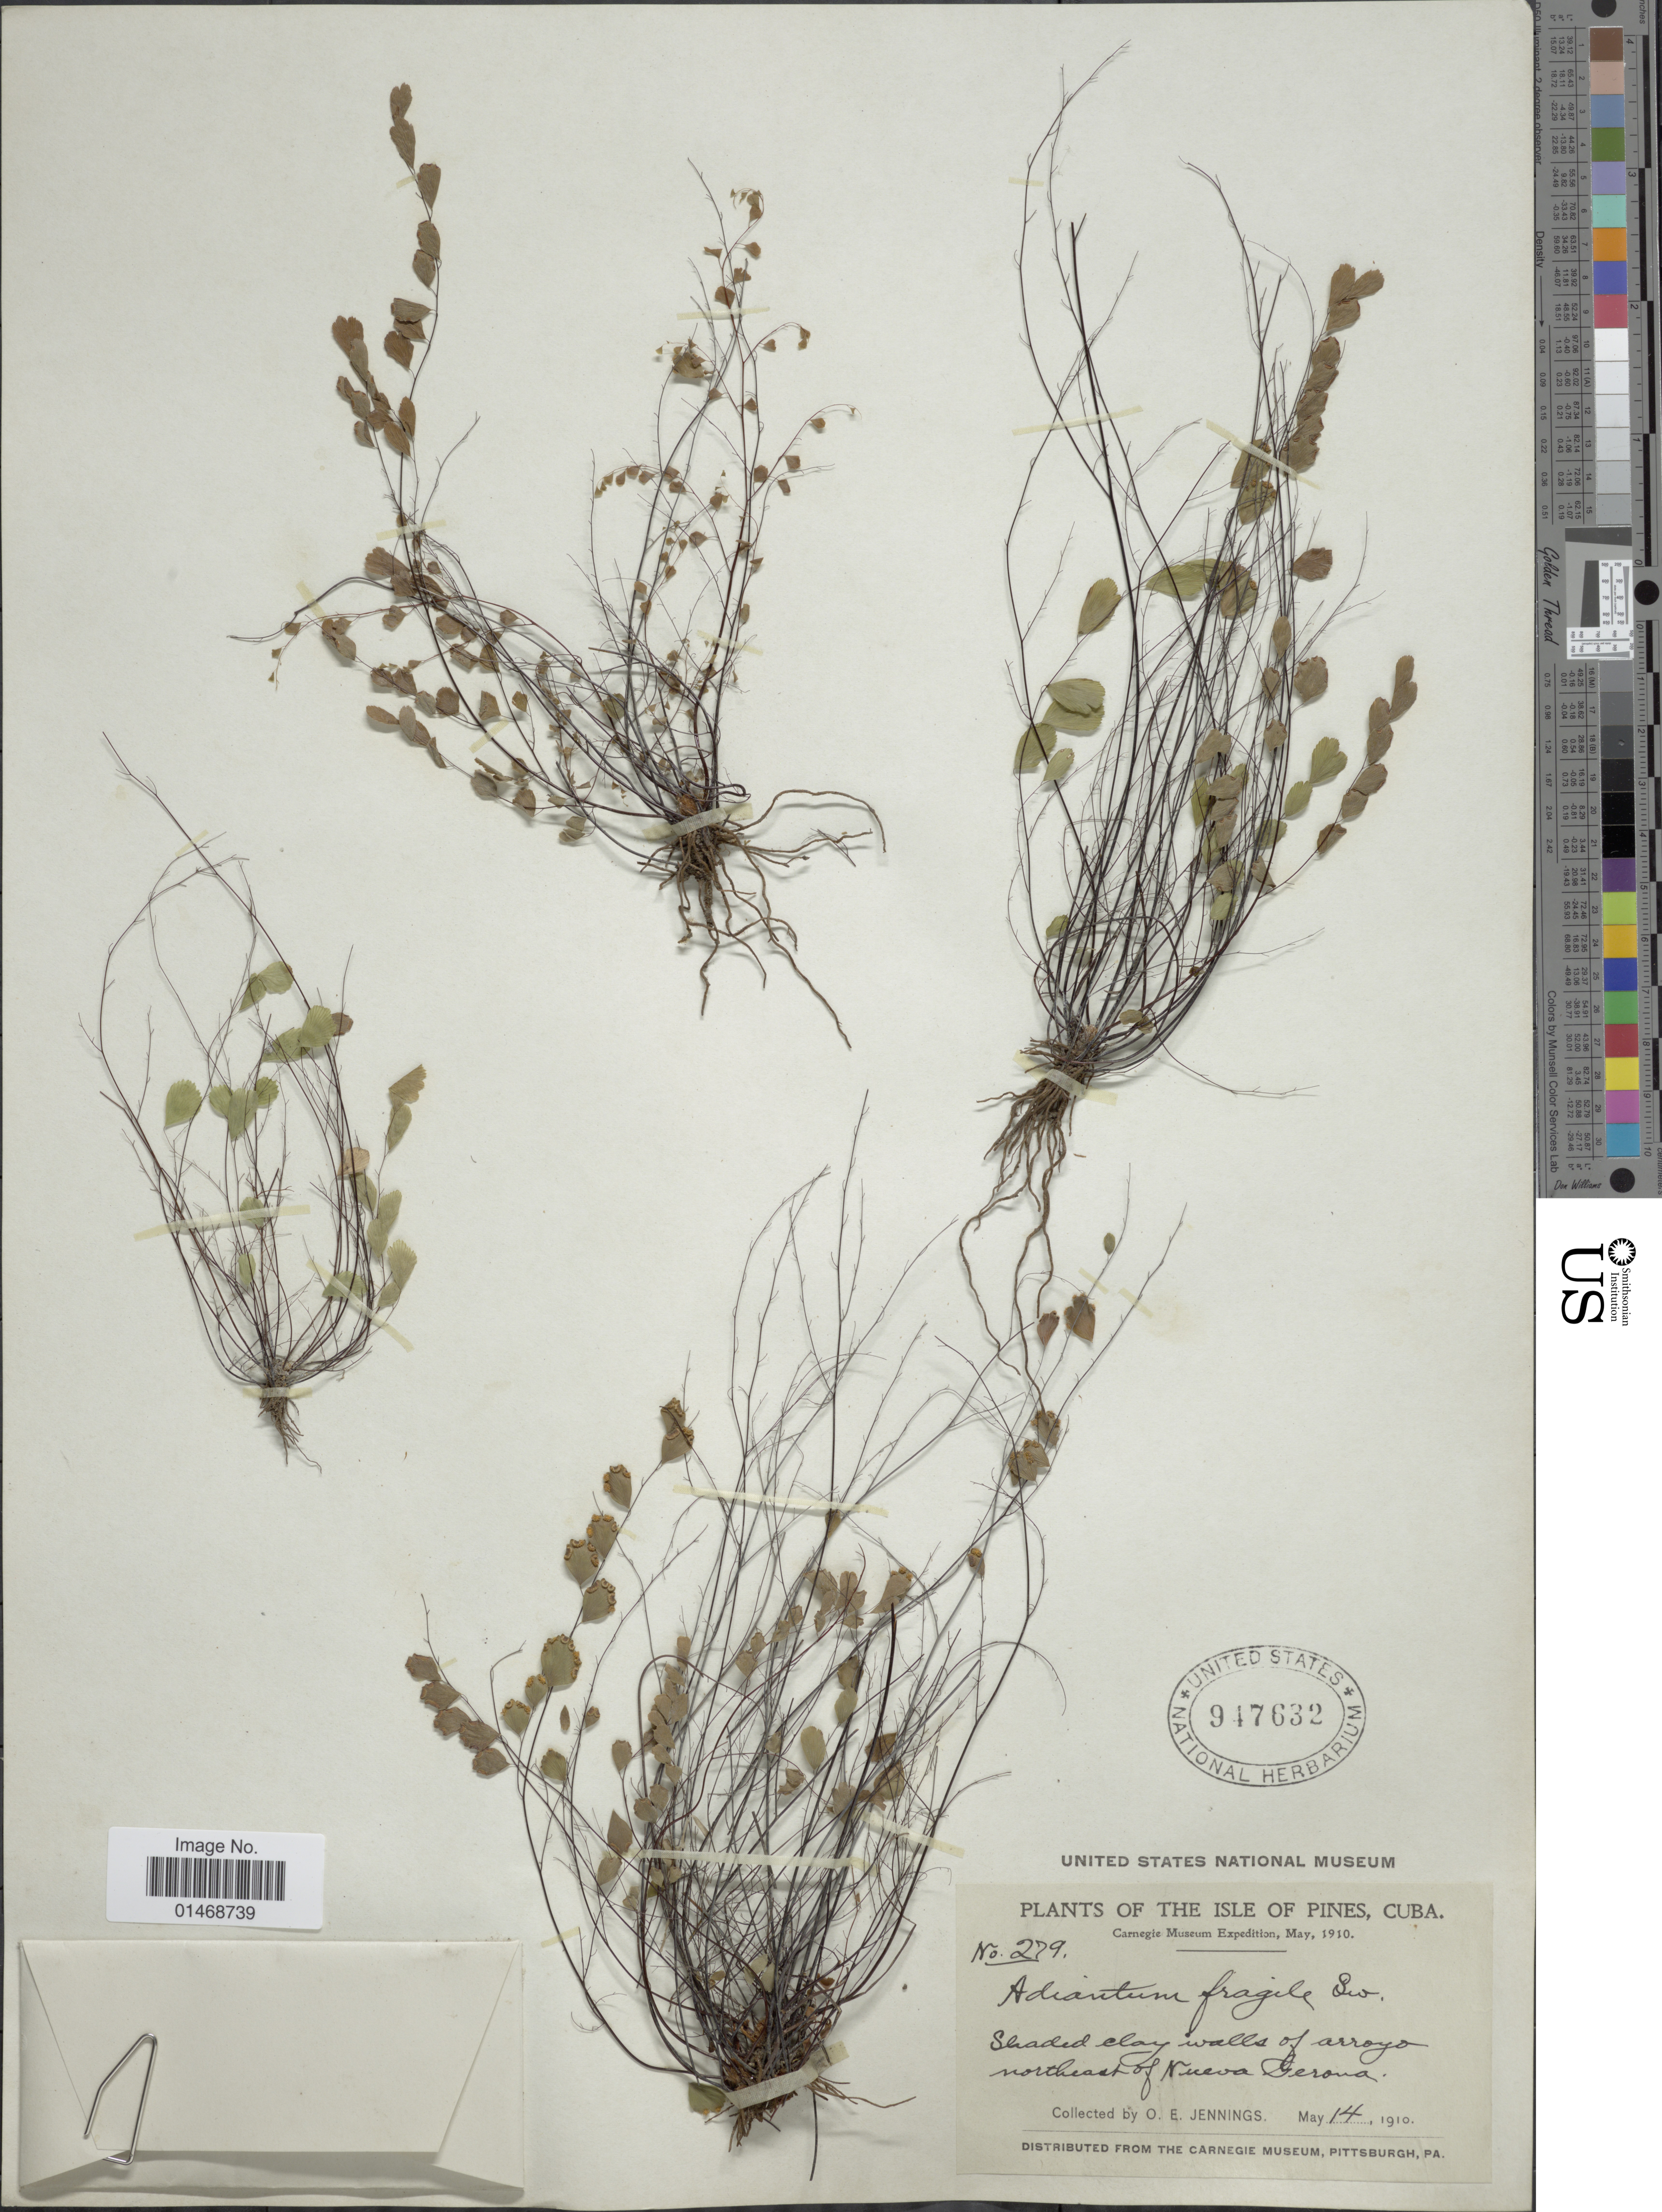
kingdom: Plantae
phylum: Tracheophyta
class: Polypodiopsida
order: Polypodiales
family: Pteridaceae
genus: Adiantum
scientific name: Adiantum fragile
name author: Sw.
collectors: O. E. Jennings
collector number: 279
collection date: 1910-05-14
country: Cuba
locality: The Isle of Pines, Shaded clay walls of arroyo northeast of Nueva Gerona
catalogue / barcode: US 947632